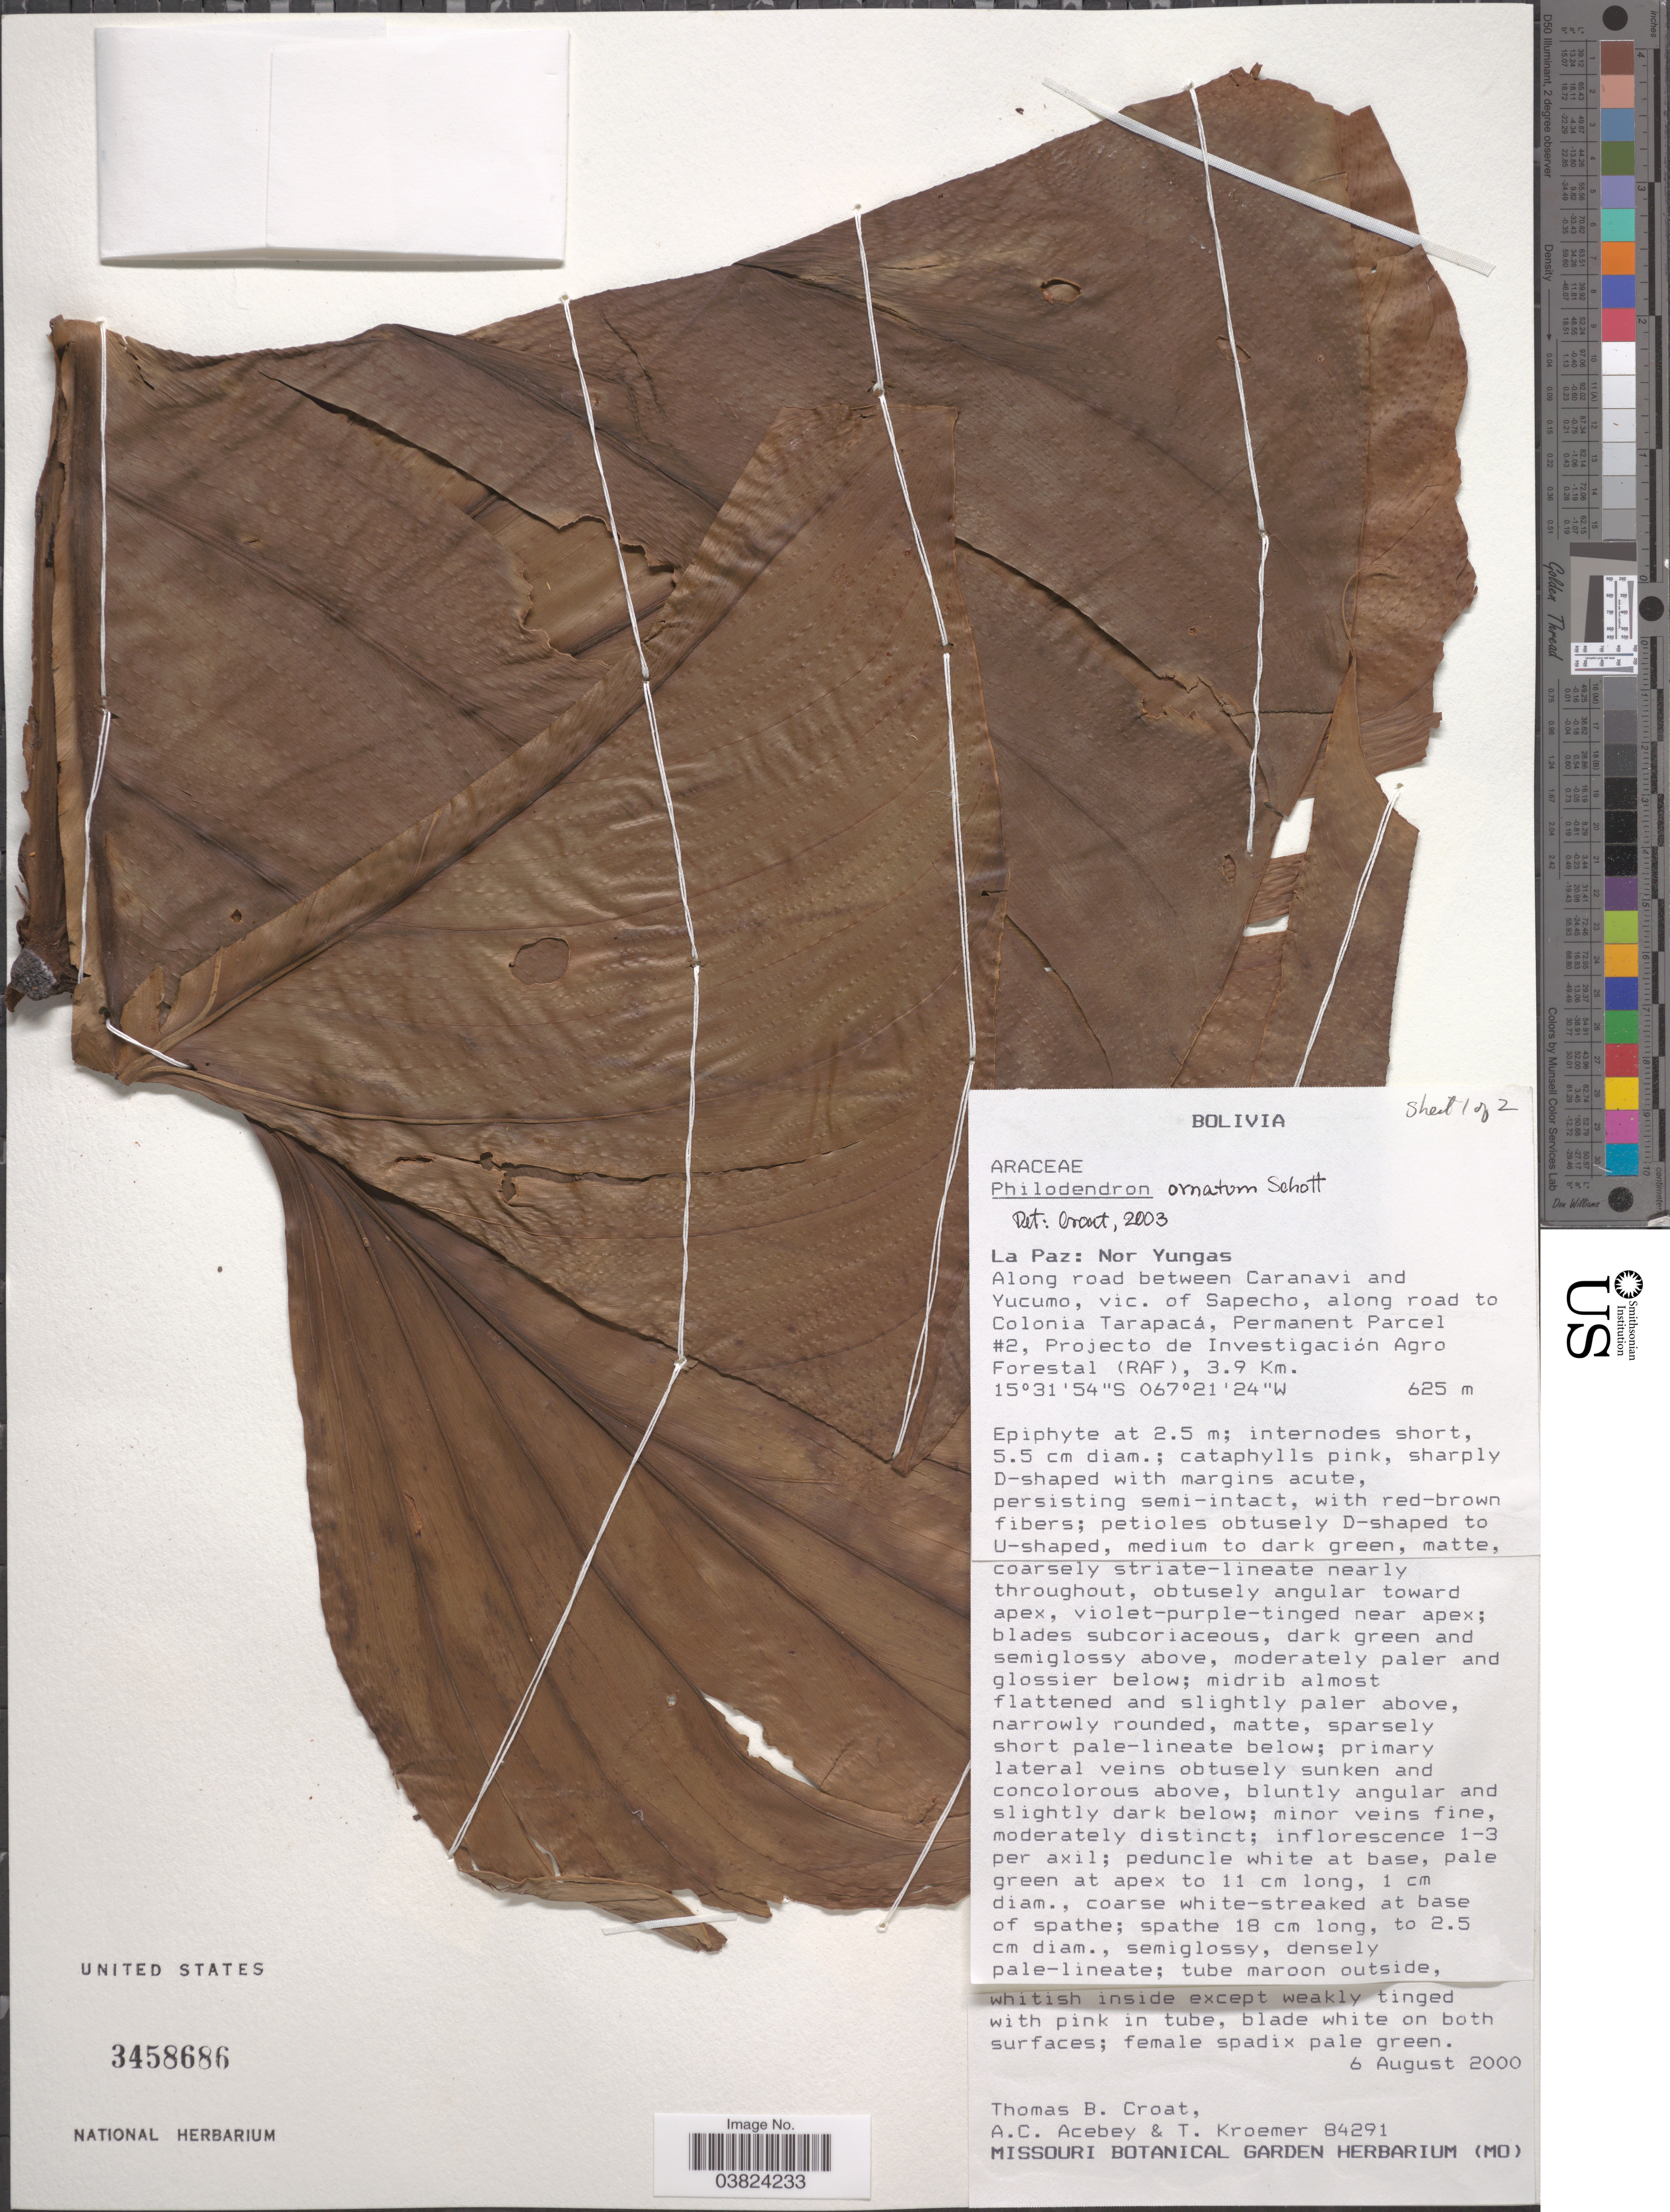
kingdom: Plantae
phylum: Tracheophyta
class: Liliopsida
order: Alismatales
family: Araceae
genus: Philodendron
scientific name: Philodendron ornatum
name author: Schott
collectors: T. B. Croat, A. Acebey & T. Kroemer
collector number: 84291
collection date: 2000-08-06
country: Bolivia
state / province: La Paz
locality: Nor Yungas. Along road between Caranavi and Yucumo, vic. of Sapecho, along road to Colonia Tarapacá, Permanent Parcel #2, Projecto de Investigación Agro Forestal (RAF), 3.9 Km.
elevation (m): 625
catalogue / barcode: US 3458686